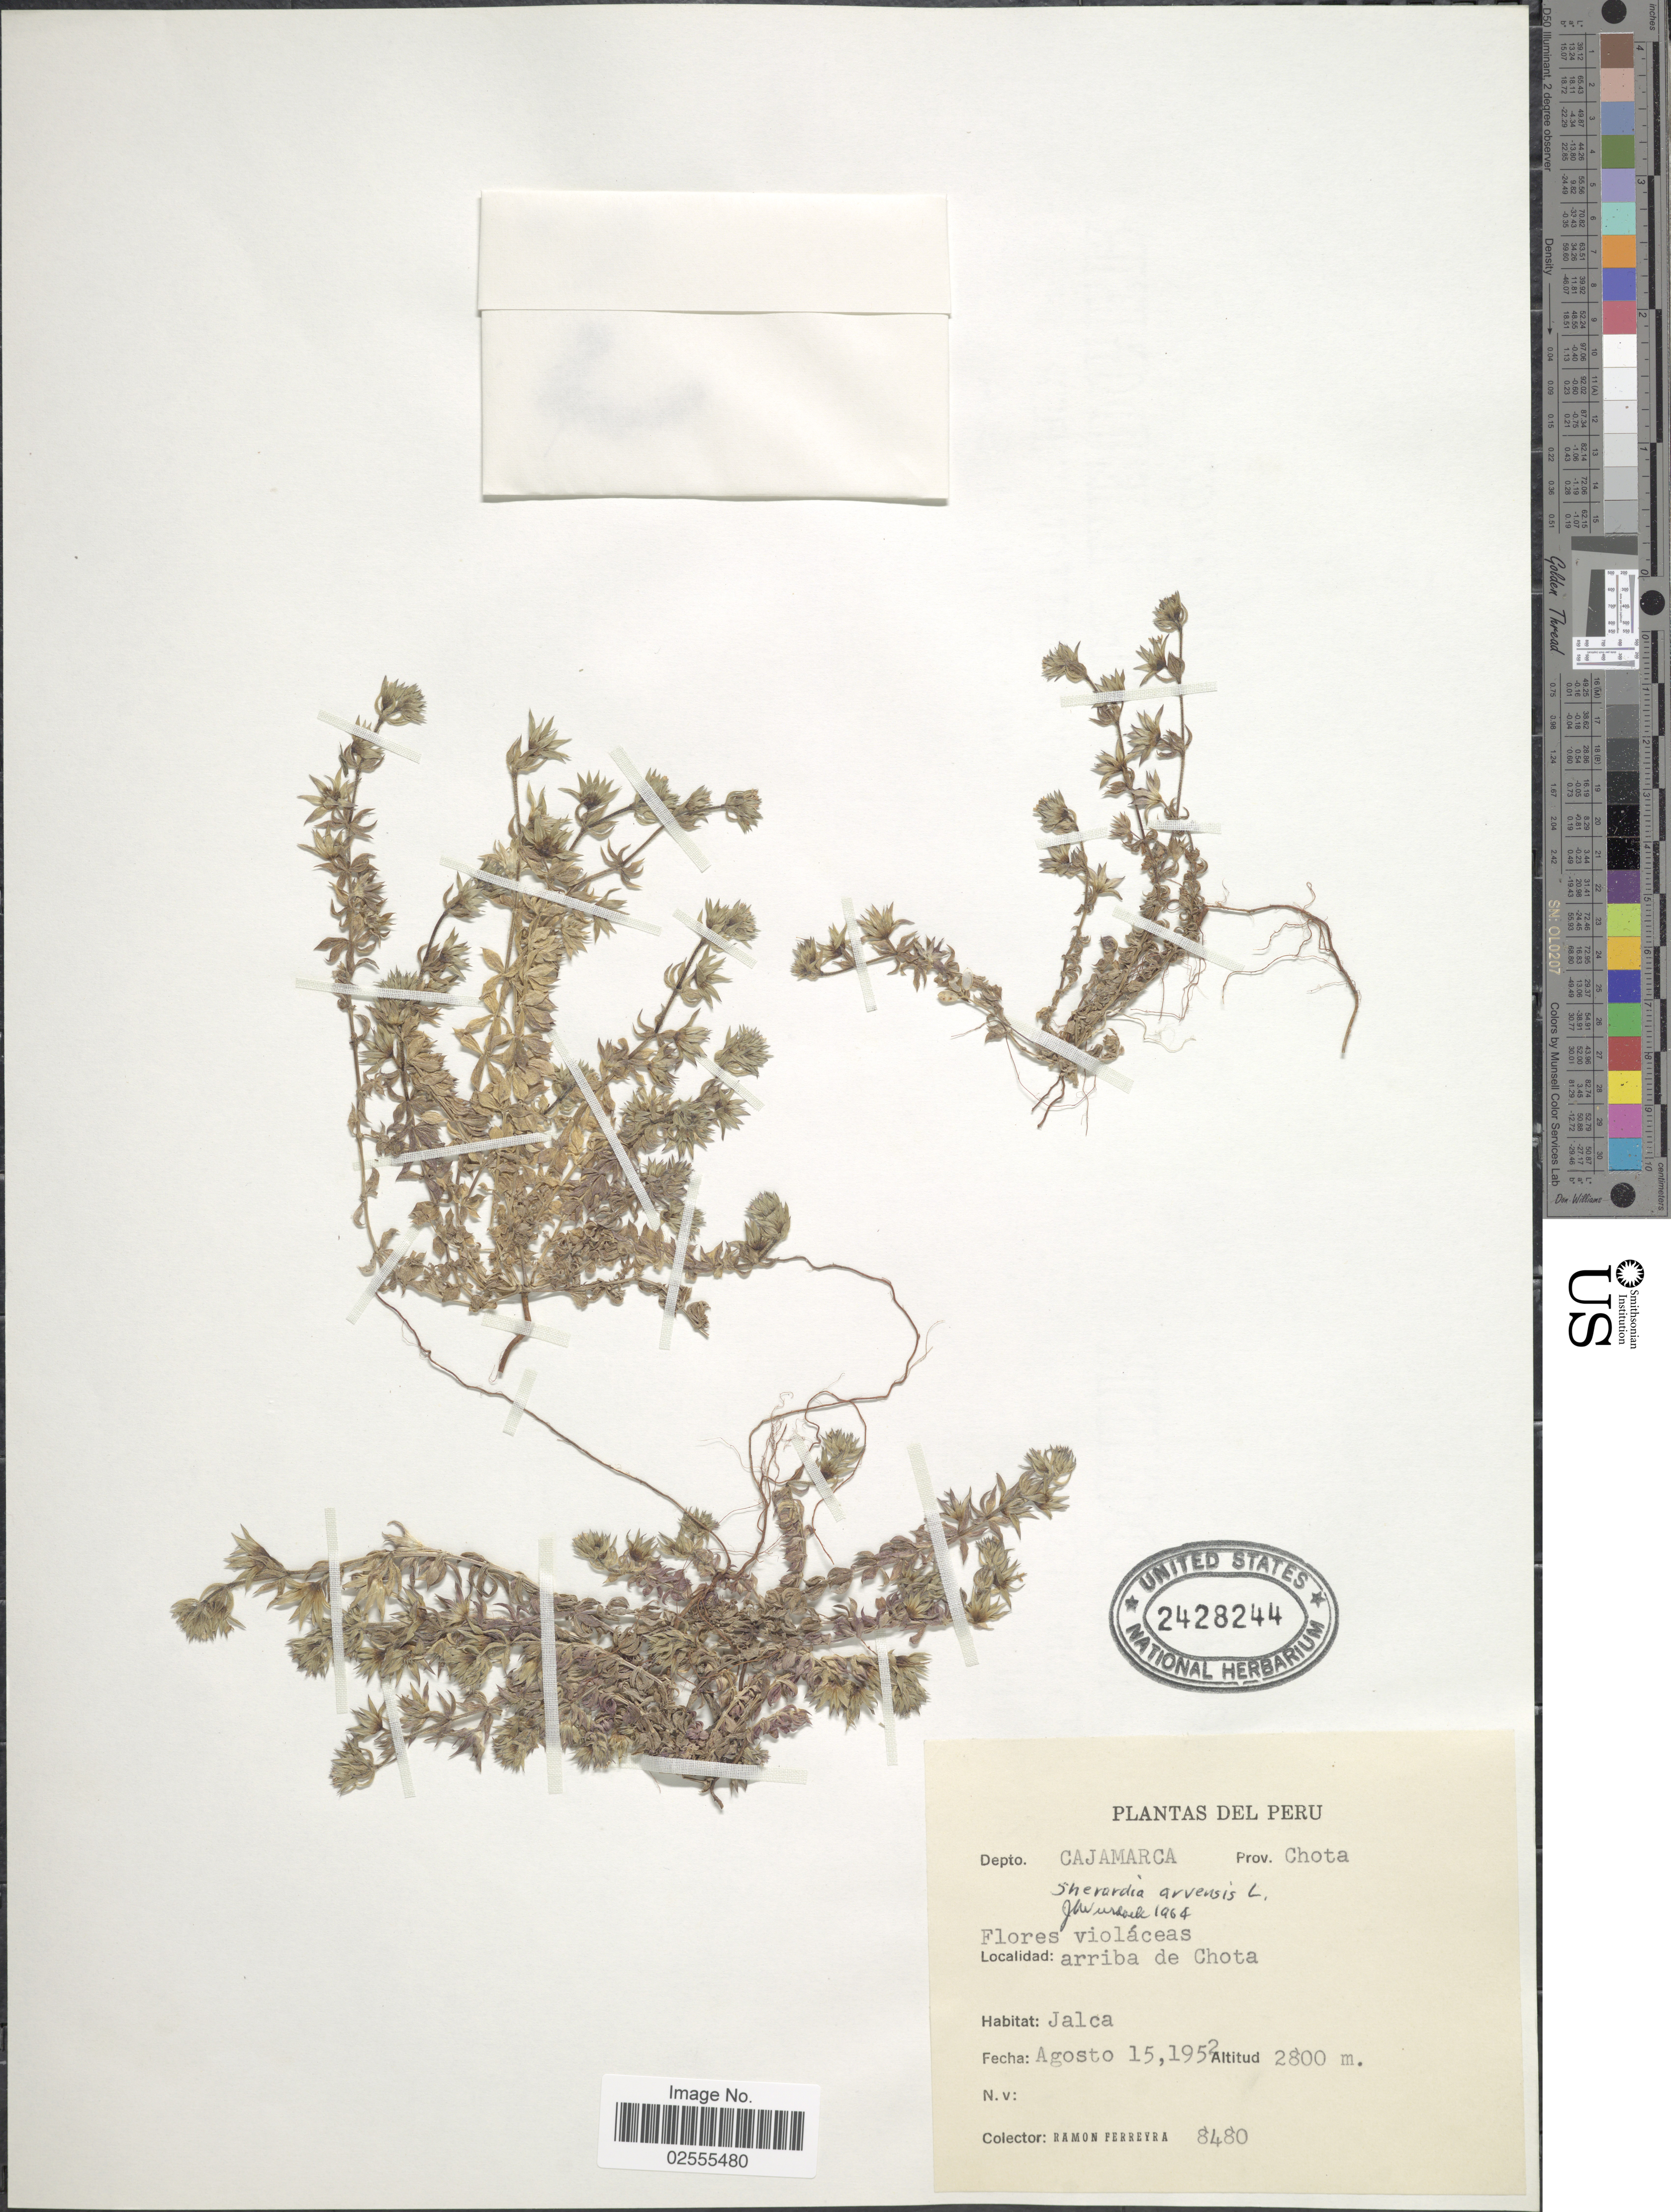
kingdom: Plantae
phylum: Tracheophyta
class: Magnoliopsida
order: Gentianales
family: Rubiaceae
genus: Sherardia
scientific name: Sherardia arvensis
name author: L.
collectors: R. A. Ferreyra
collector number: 8480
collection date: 1952-08-15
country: Peru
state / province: Cajamarca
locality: Prov. de Chota, arriba de Chota.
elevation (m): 2800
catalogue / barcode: US 2428244